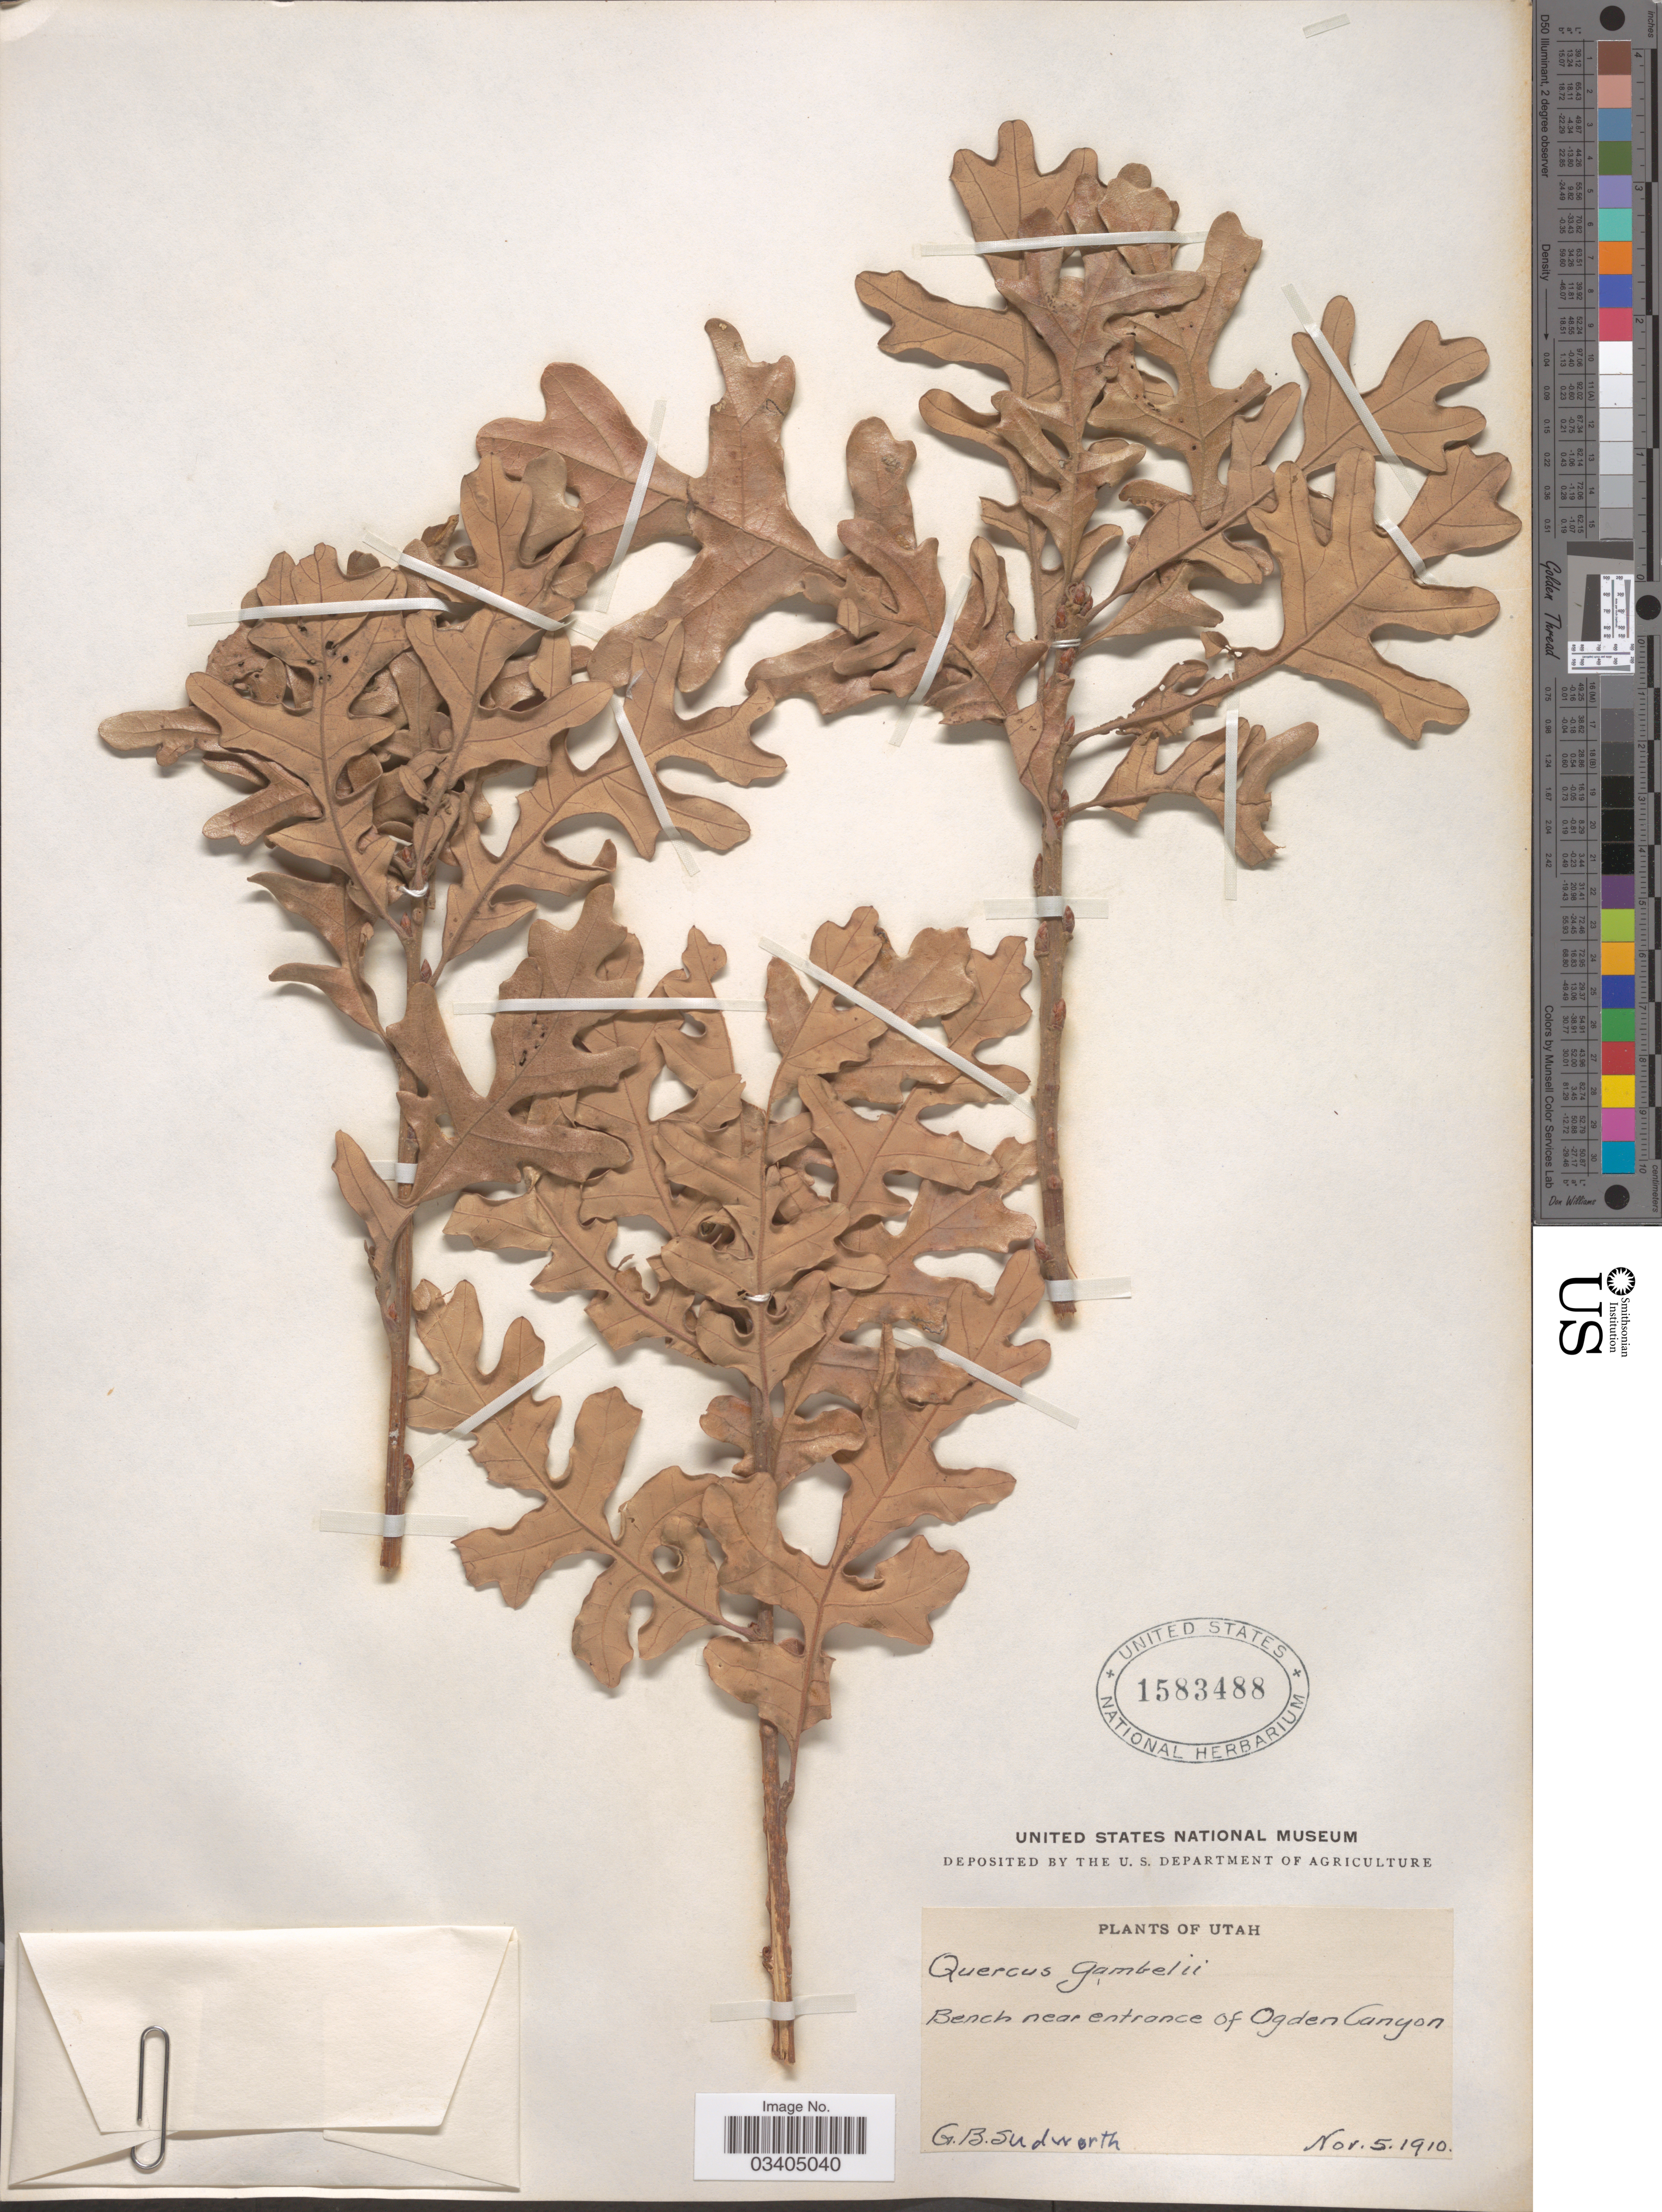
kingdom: Plantae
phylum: Tracheophyta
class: Magnoliopsida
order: Fagales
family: Fagaceae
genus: Quercus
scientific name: Quercus gambelii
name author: Nutt.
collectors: G. B. Sudworth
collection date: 1910-11-05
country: United States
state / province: Utah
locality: Bench near entrance of Ogden Canyon.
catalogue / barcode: US 1583488